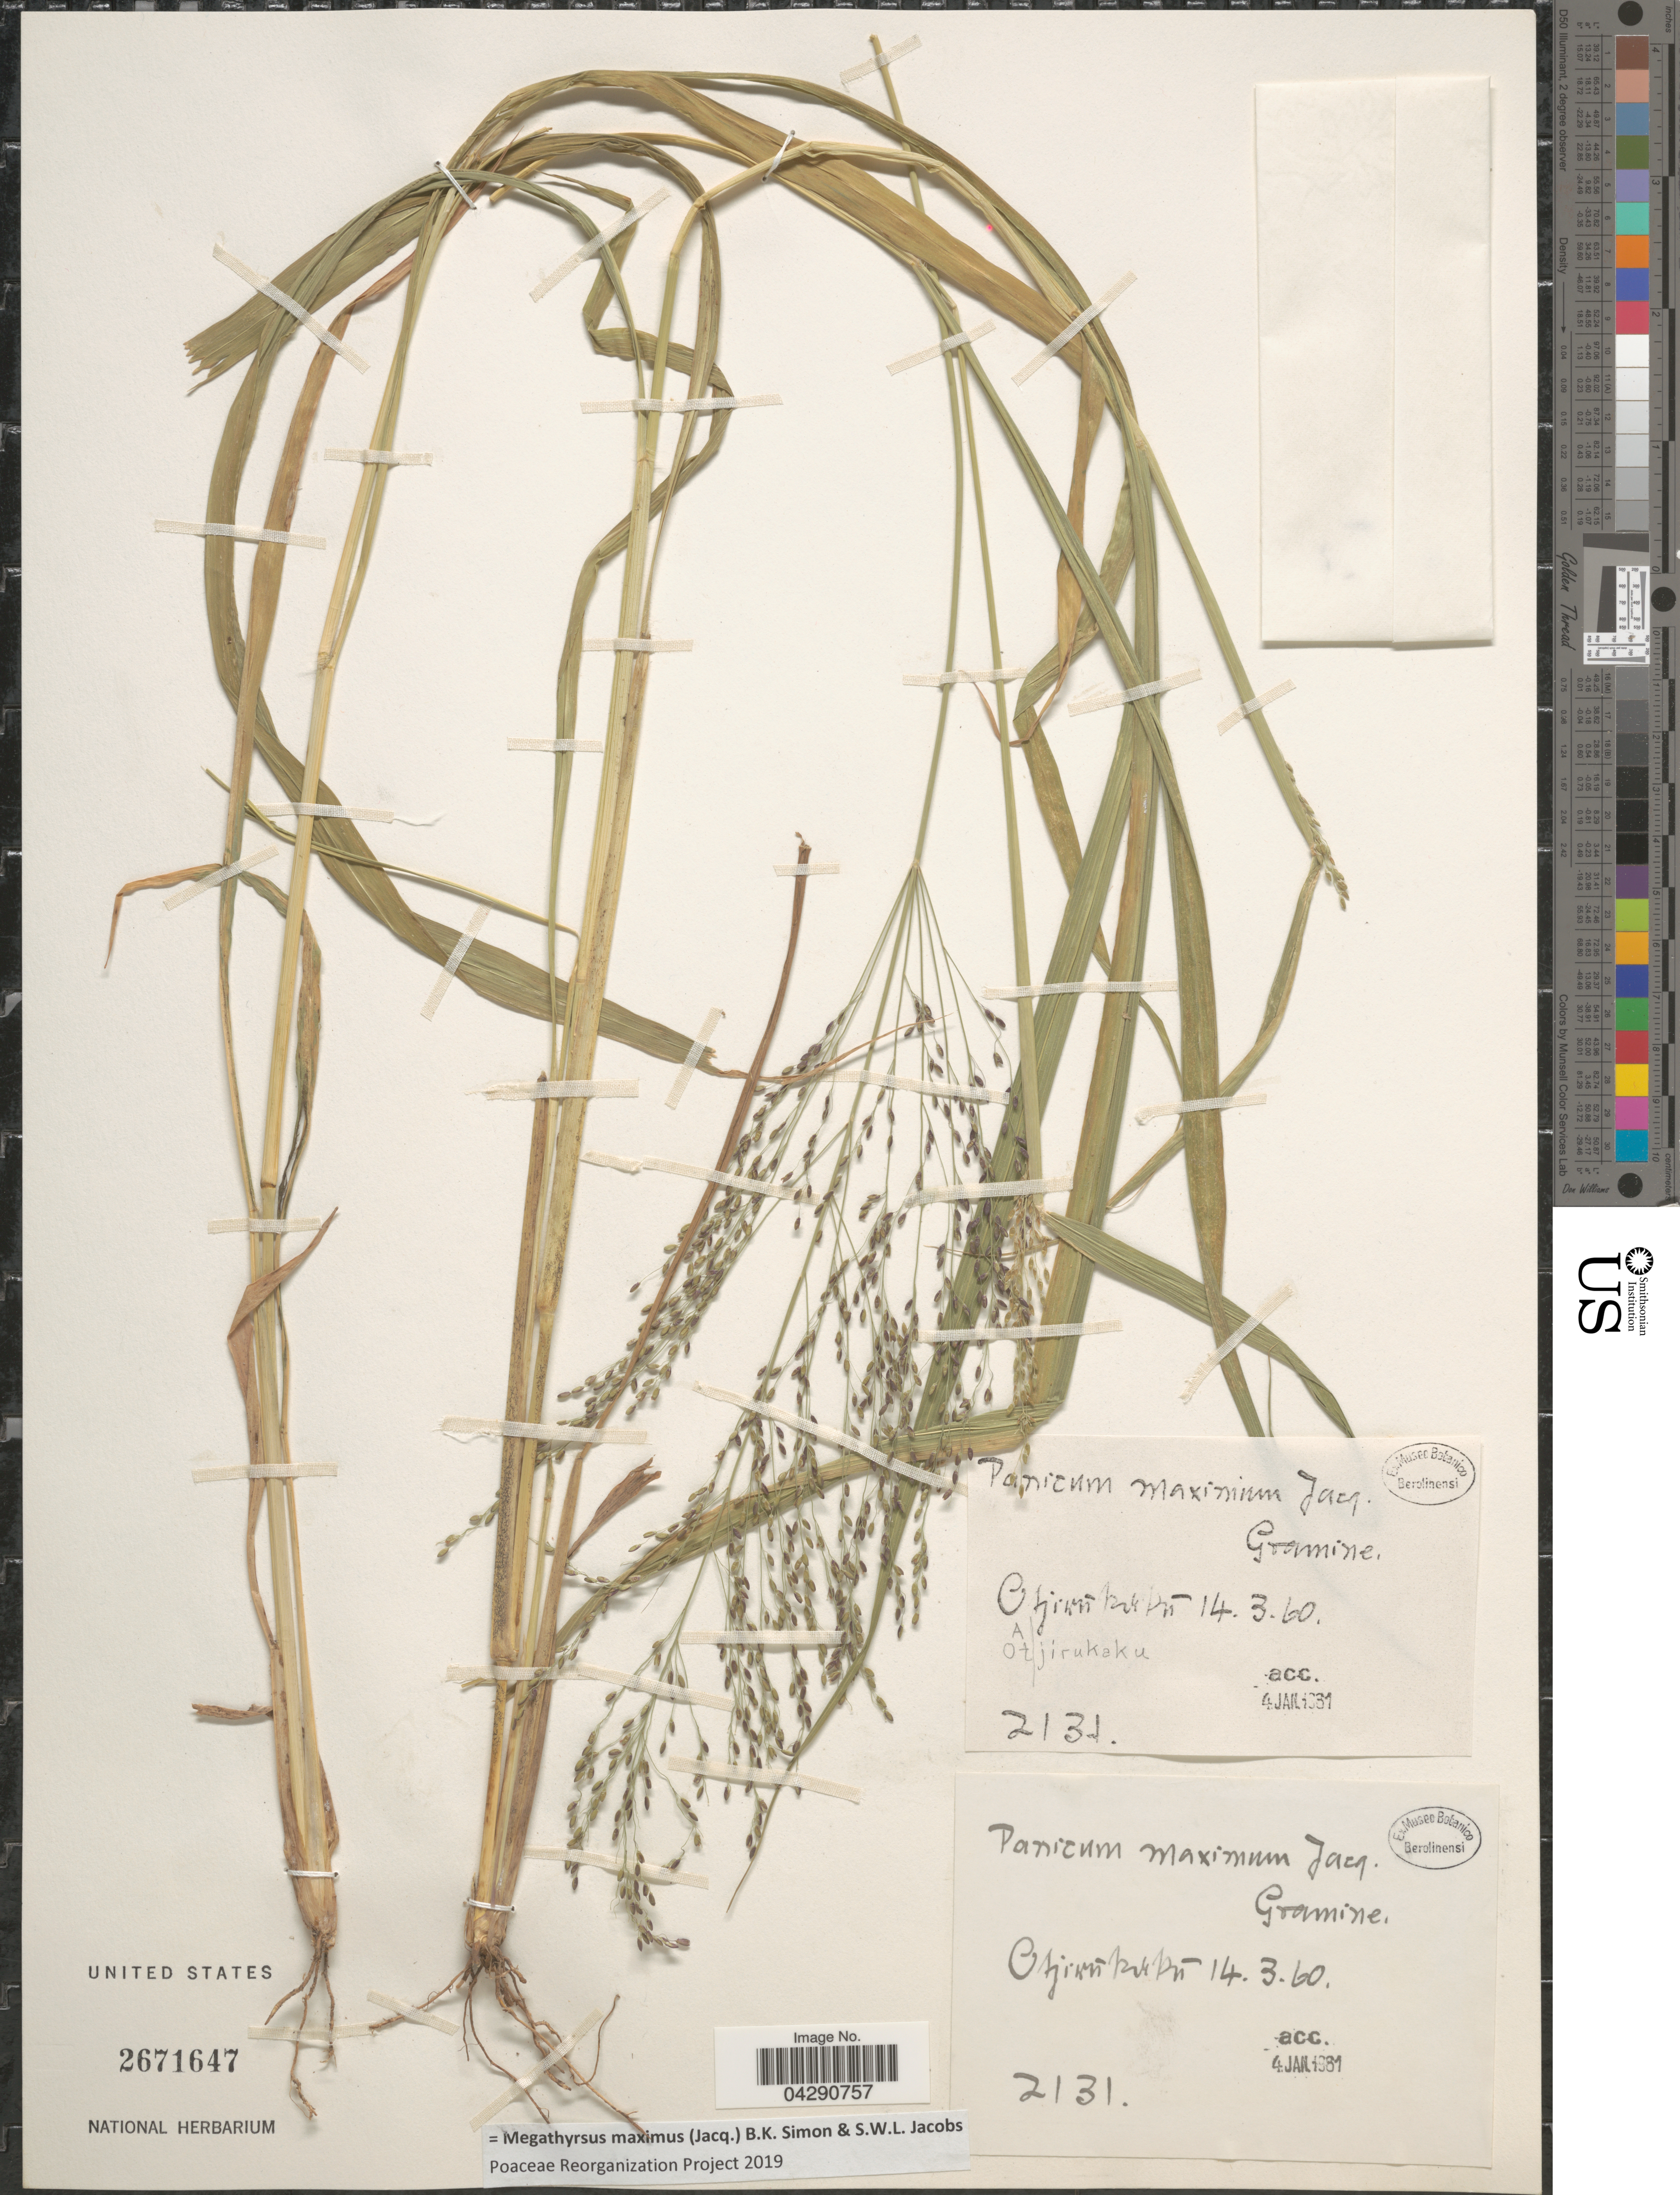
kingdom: Plantae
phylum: Tracheophyta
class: Liliopsida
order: Poales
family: Poaceae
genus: Megathyrsus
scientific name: Megathyrsus maximus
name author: (Jacq.) B.K. Simon & S.W.L. Jacobs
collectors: ex Museo Botanico Berolinensi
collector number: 2131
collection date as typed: Transcribed d/m/y: 14/3/60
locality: Otjirukaku.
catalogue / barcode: US 2671647